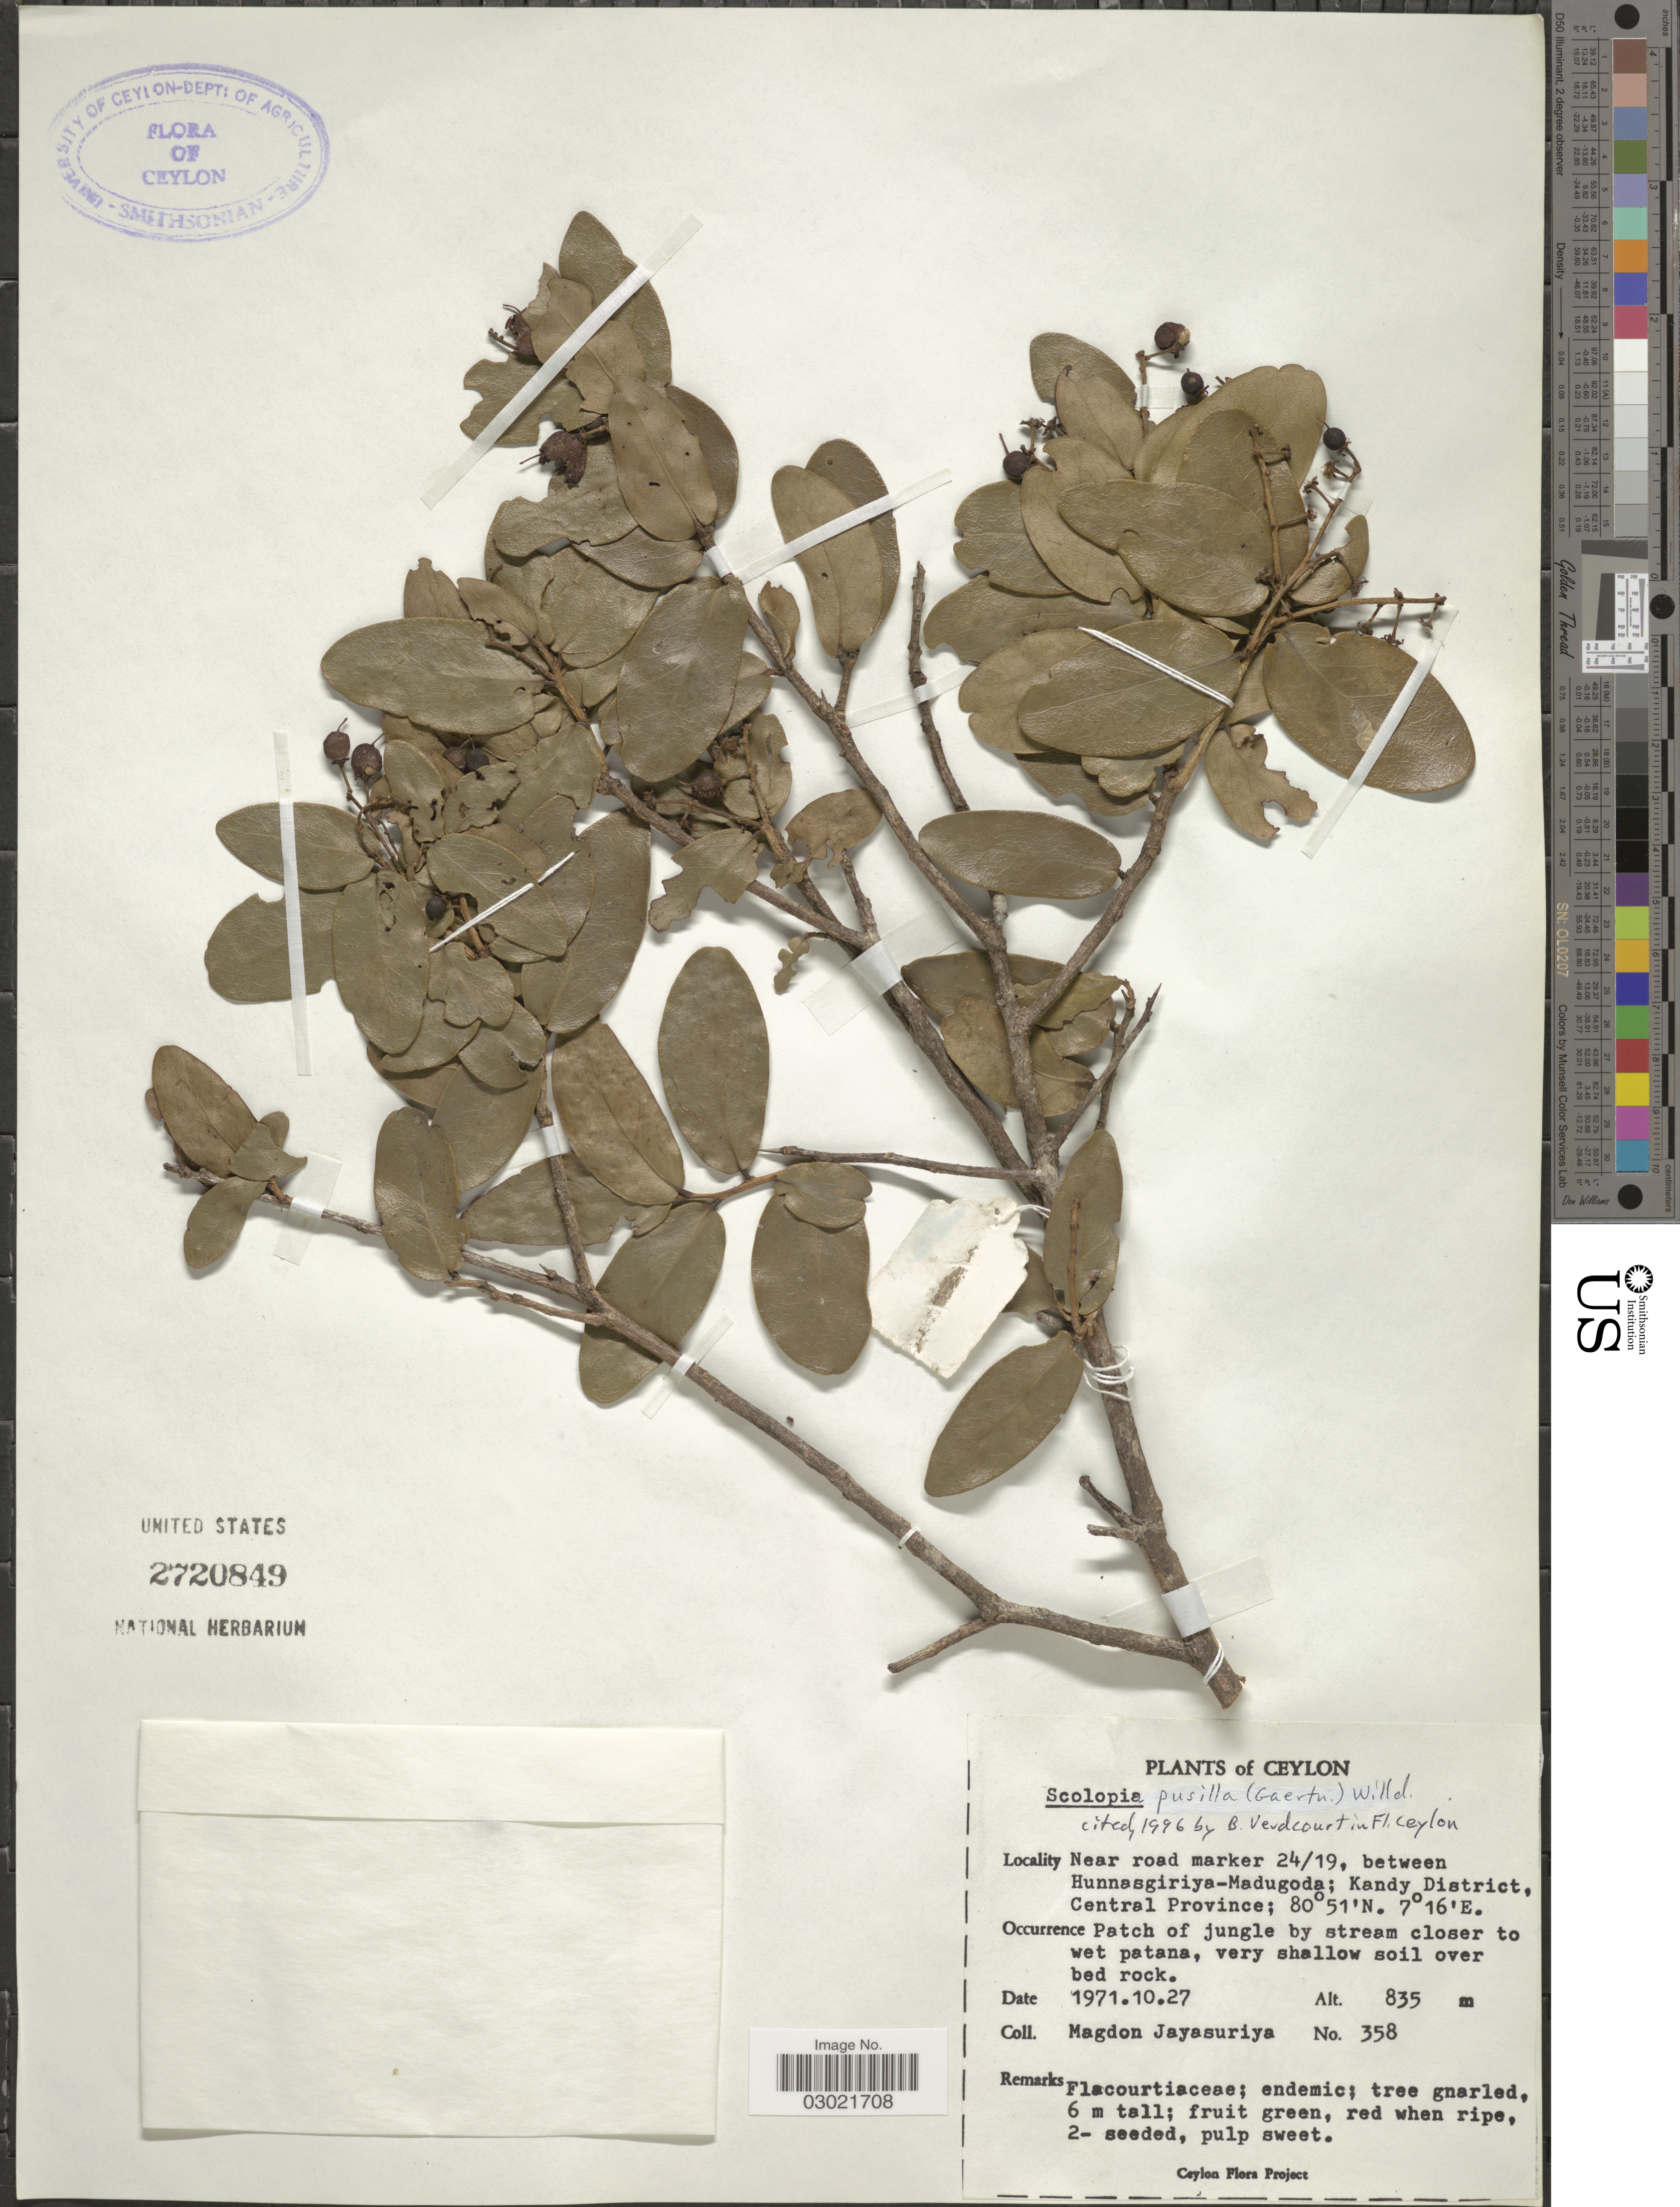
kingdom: Plantae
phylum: Tracheophyta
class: Magnoliopsida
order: Malpighiales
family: Salicaceae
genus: Scolopia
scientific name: Scolopia pusilla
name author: (Gaertn.) Willd.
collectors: A. H. Jayasuriya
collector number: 358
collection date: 1971-10-27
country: Sri Lanka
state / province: Central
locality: Ceylon. Near road marker 24/19, between Hunnasgiriya-Madugoda; Kandy District.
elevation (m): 835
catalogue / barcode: US 2720849